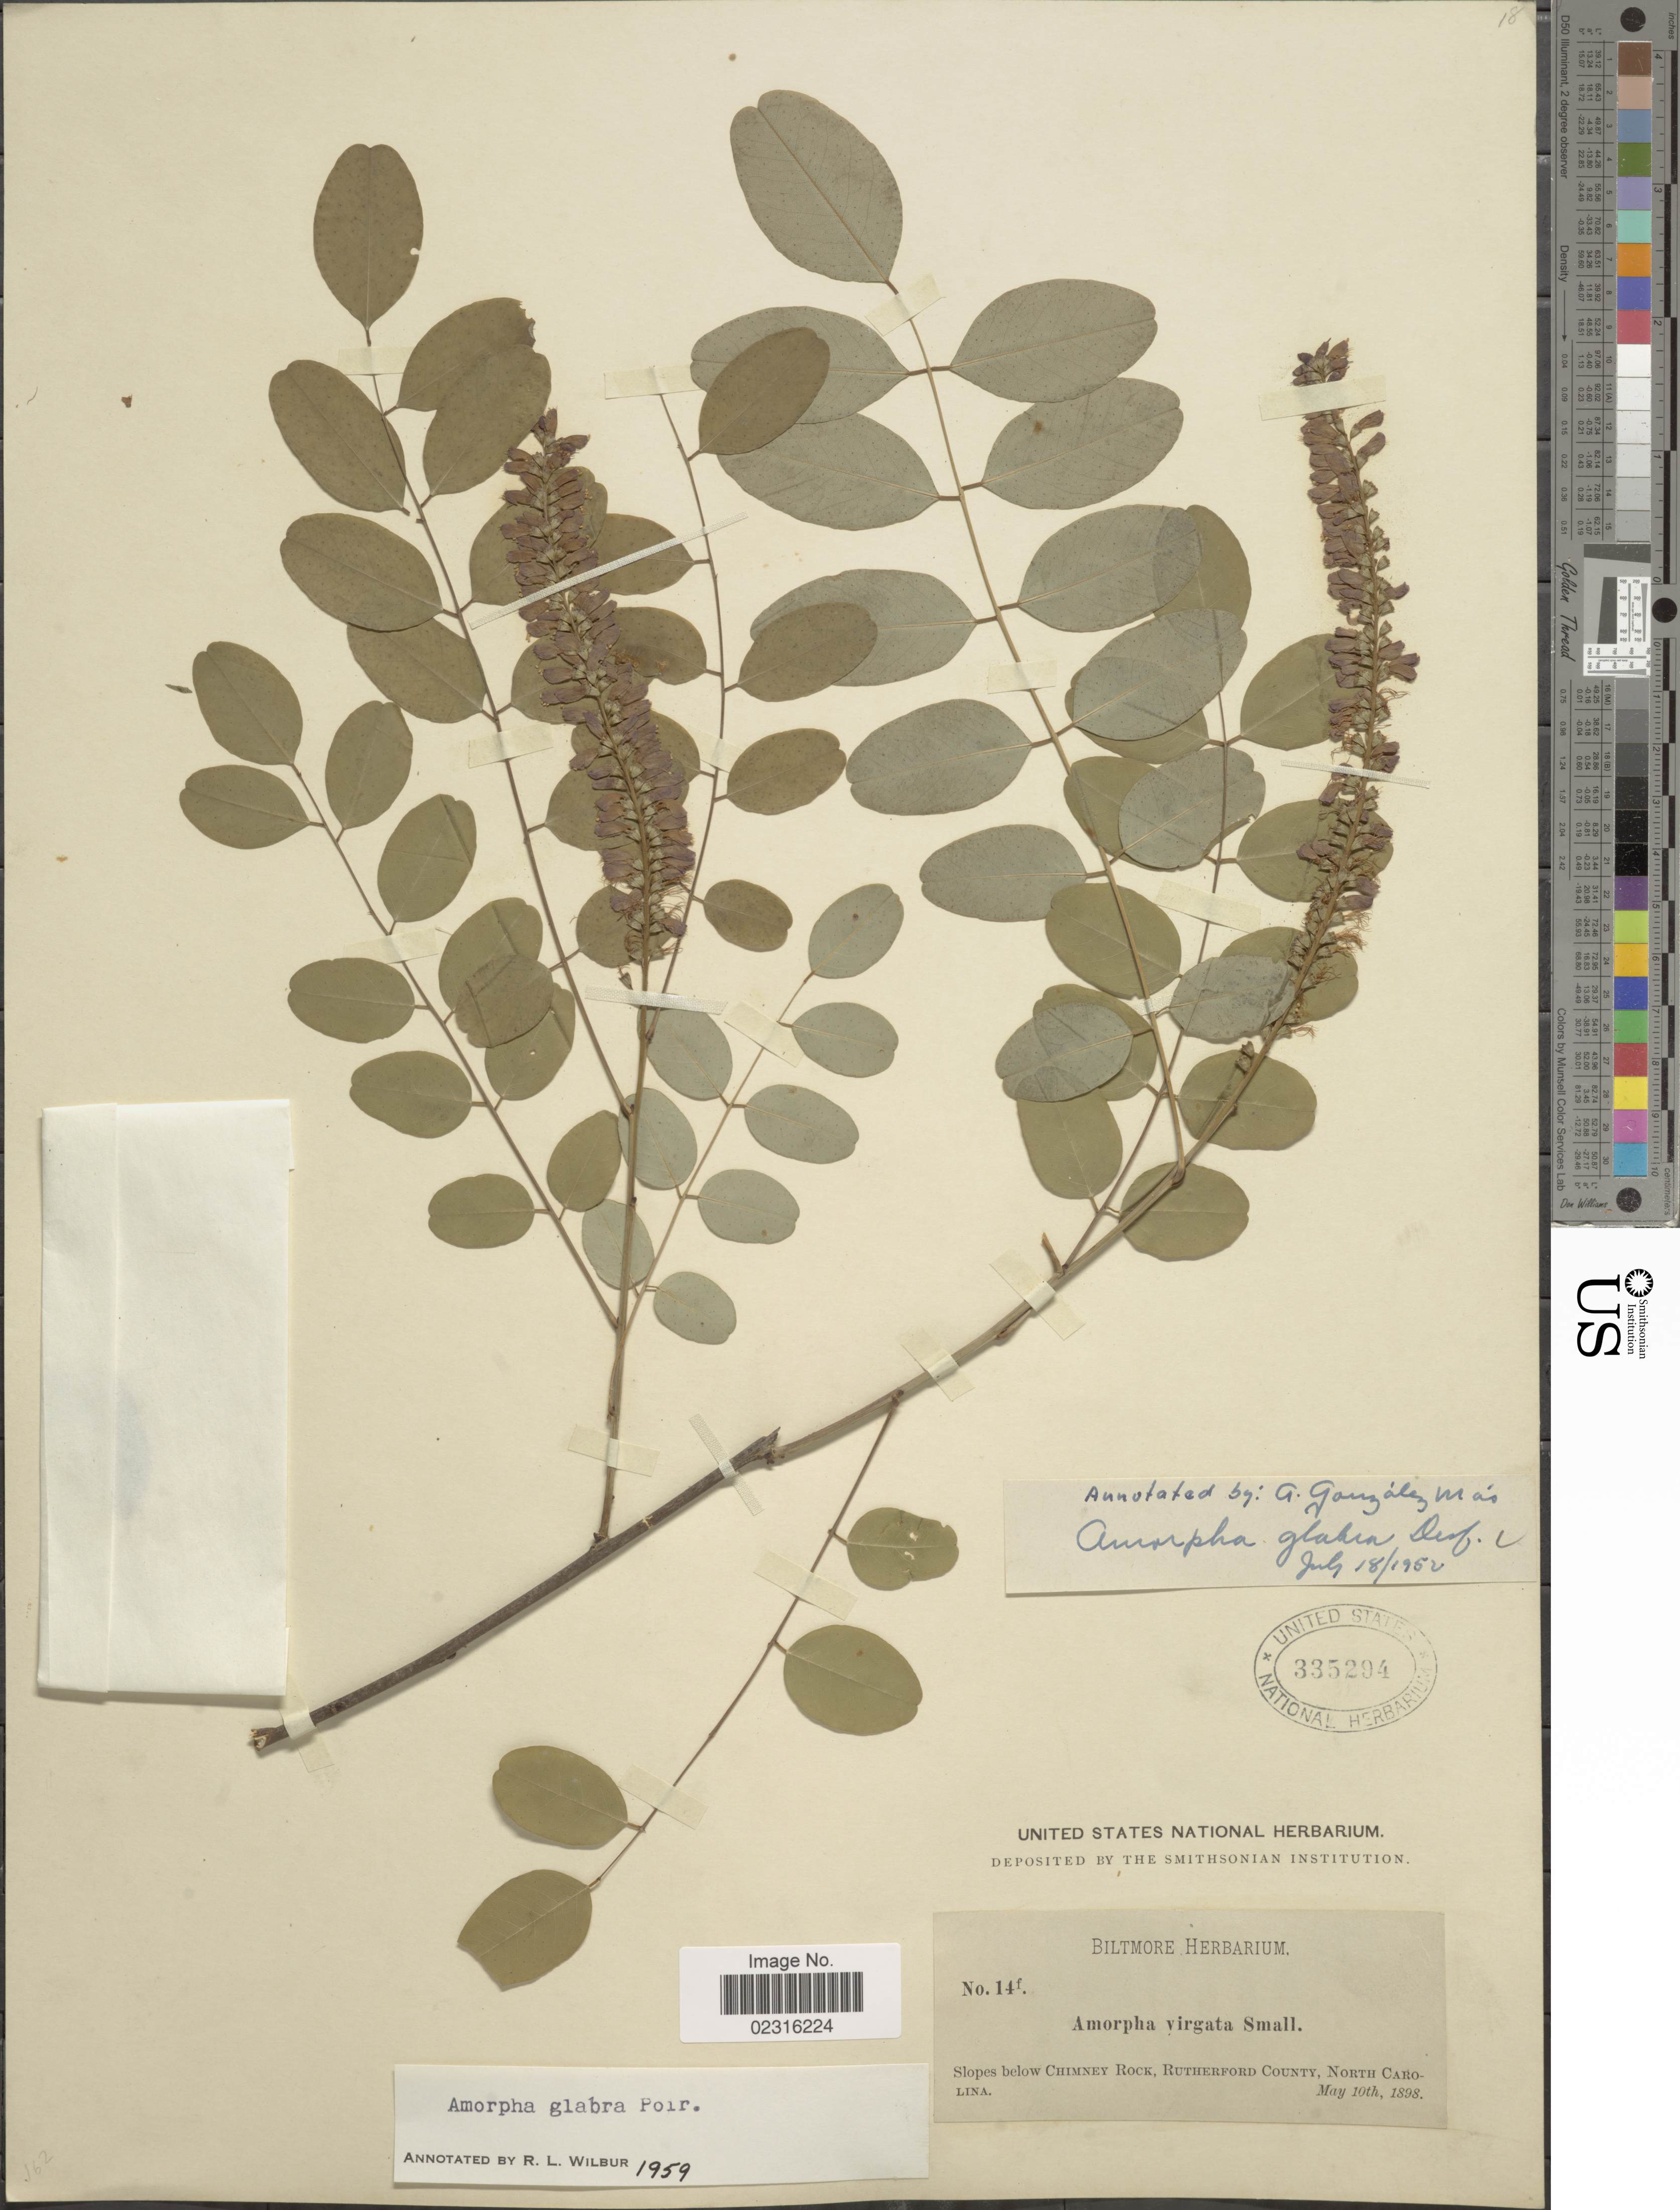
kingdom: Plantae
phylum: Tracheophyta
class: Magnoliopsida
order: Fabales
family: Fabaceae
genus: Amorpha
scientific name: Amorpha glabra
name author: (Pers.) Poir.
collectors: ex herb. Biltmore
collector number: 14f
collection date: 1898-05-10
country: United States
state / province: North Carolina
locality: Slopes below Chimney Rock, Rutherford County.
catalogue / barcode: US 335294